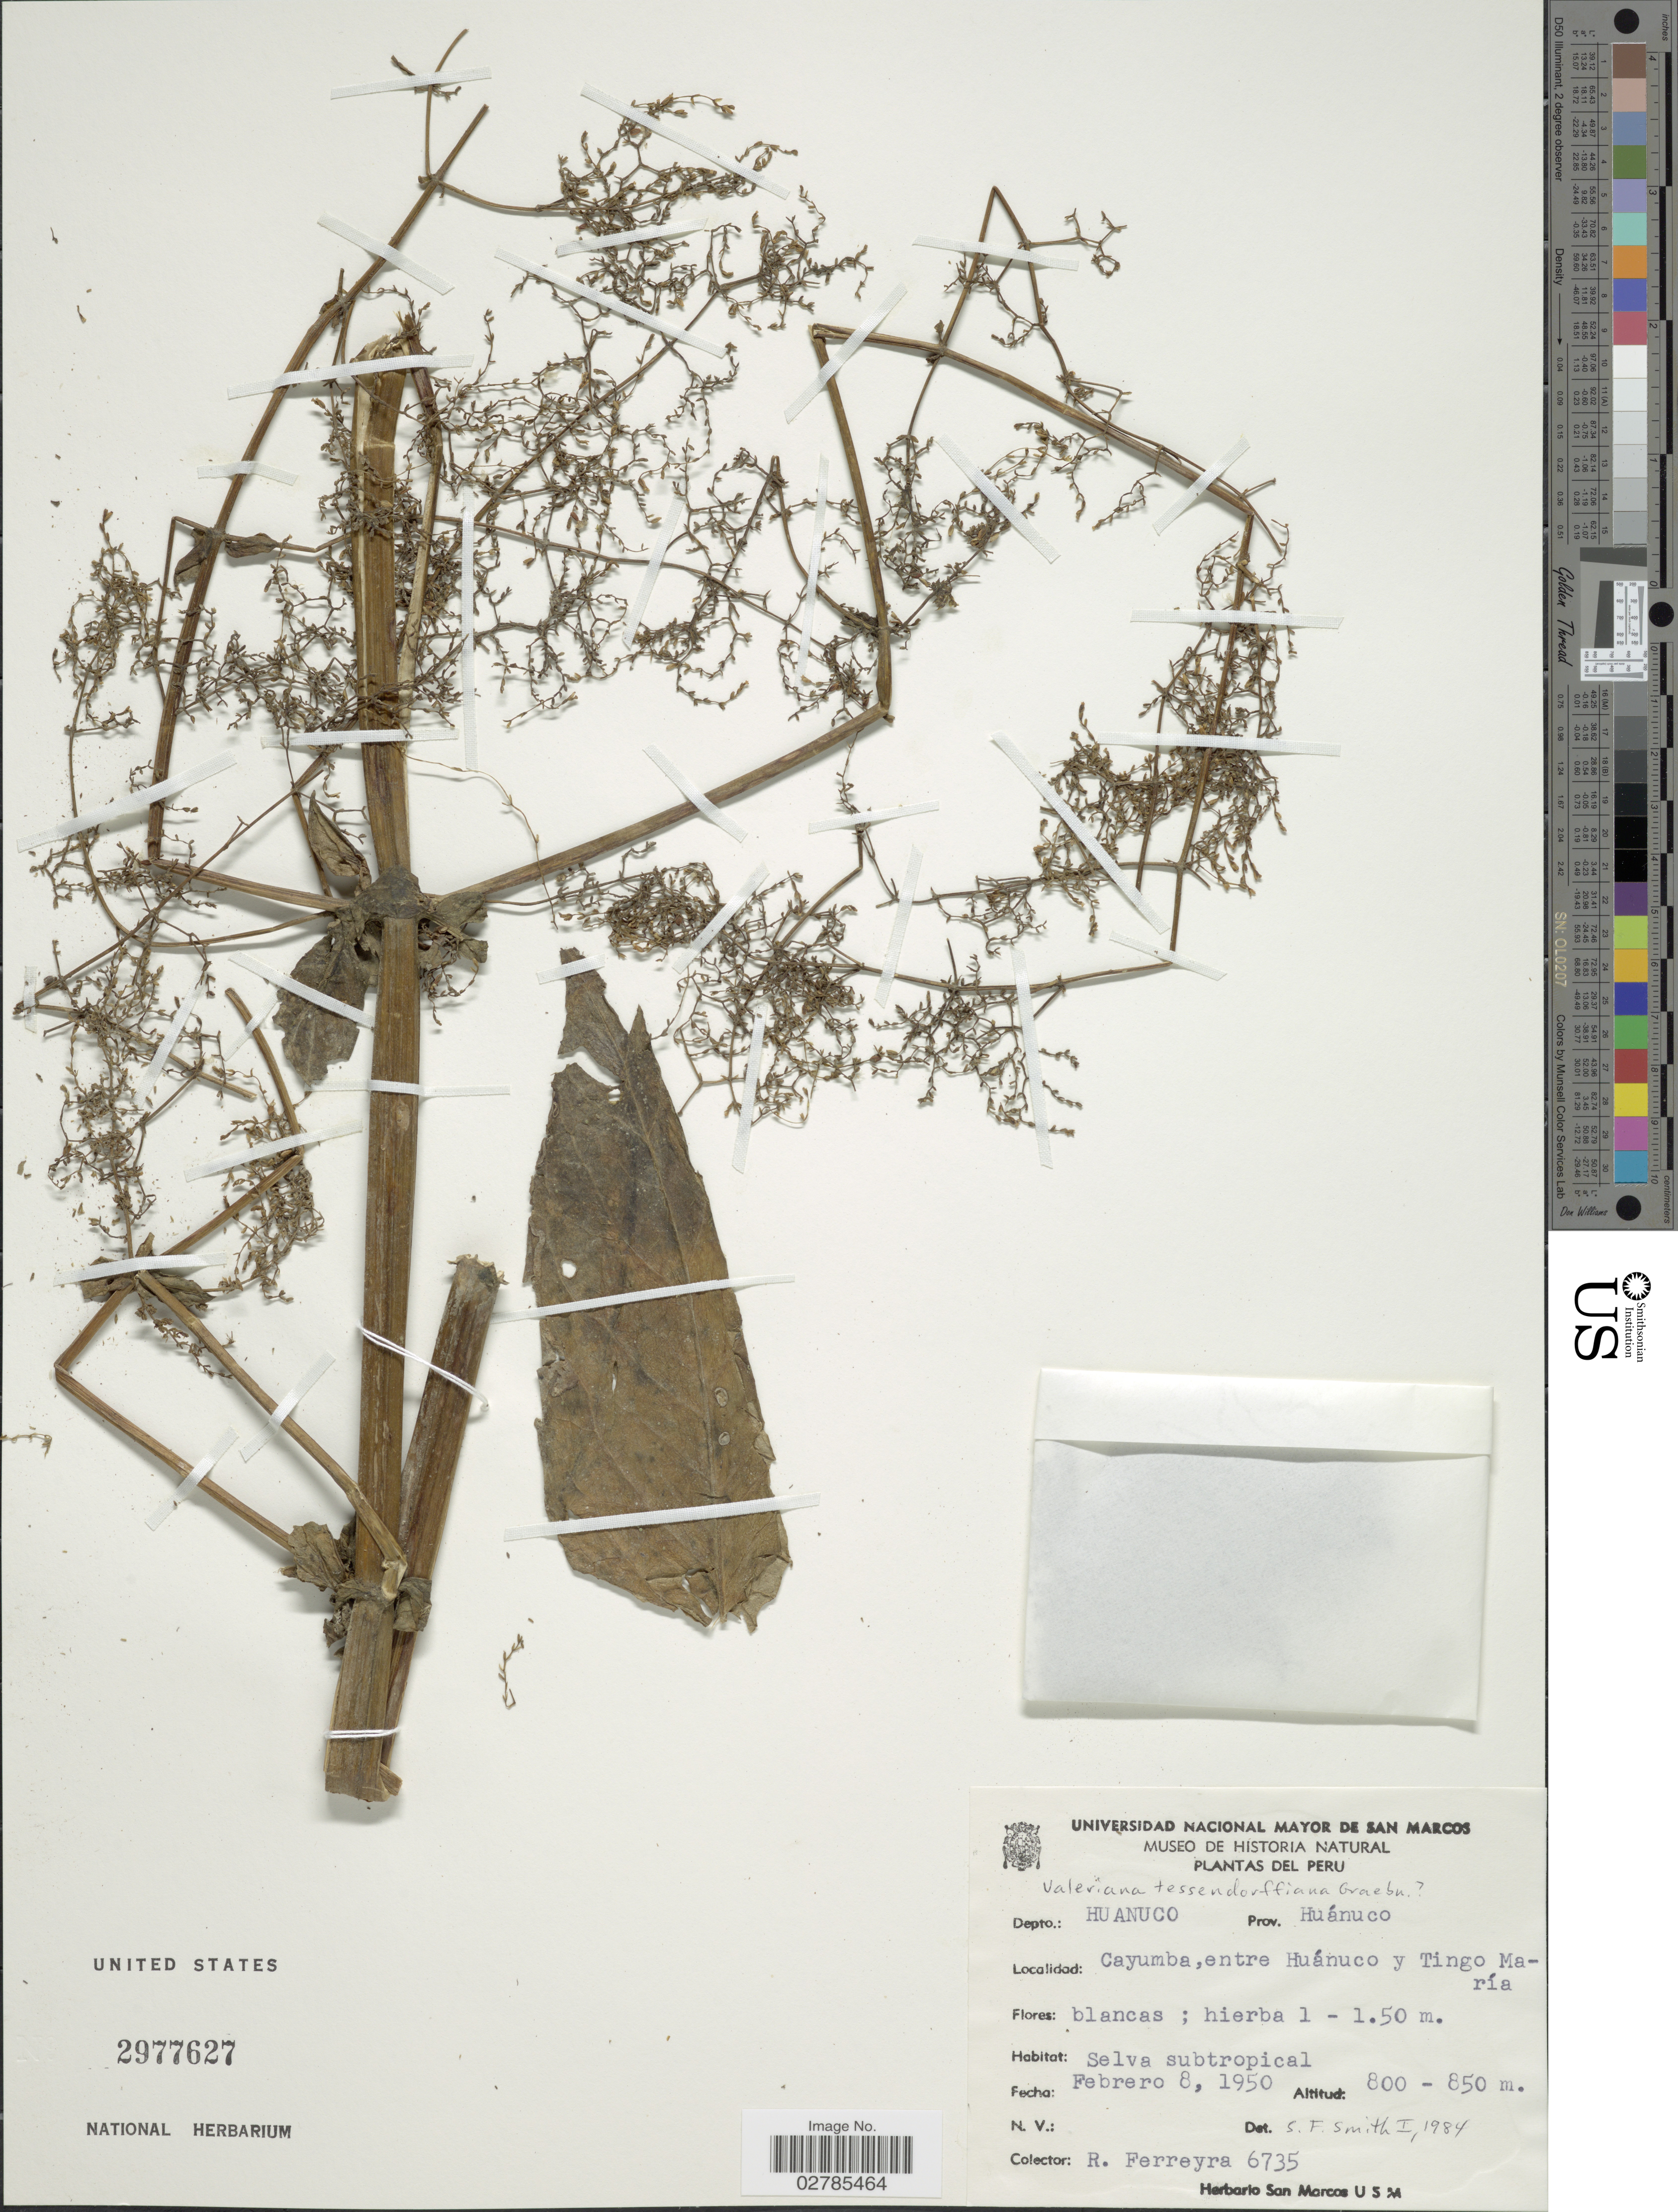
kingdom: Plantae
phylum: Tracheophyta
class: Magnoliopsida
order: Dipsacales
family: Caprifoliaceae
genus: Valeriana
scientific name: Valeriana tessendorffiana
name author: Graebn.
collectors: R. A. Ferreyra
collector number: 6735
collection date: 1950-02-08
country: Peru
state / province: Huánuco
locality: Depto.: Huanuco. Cayumba, entre Huánuco y Tingo María.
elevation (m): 800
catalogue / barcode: US 2977627